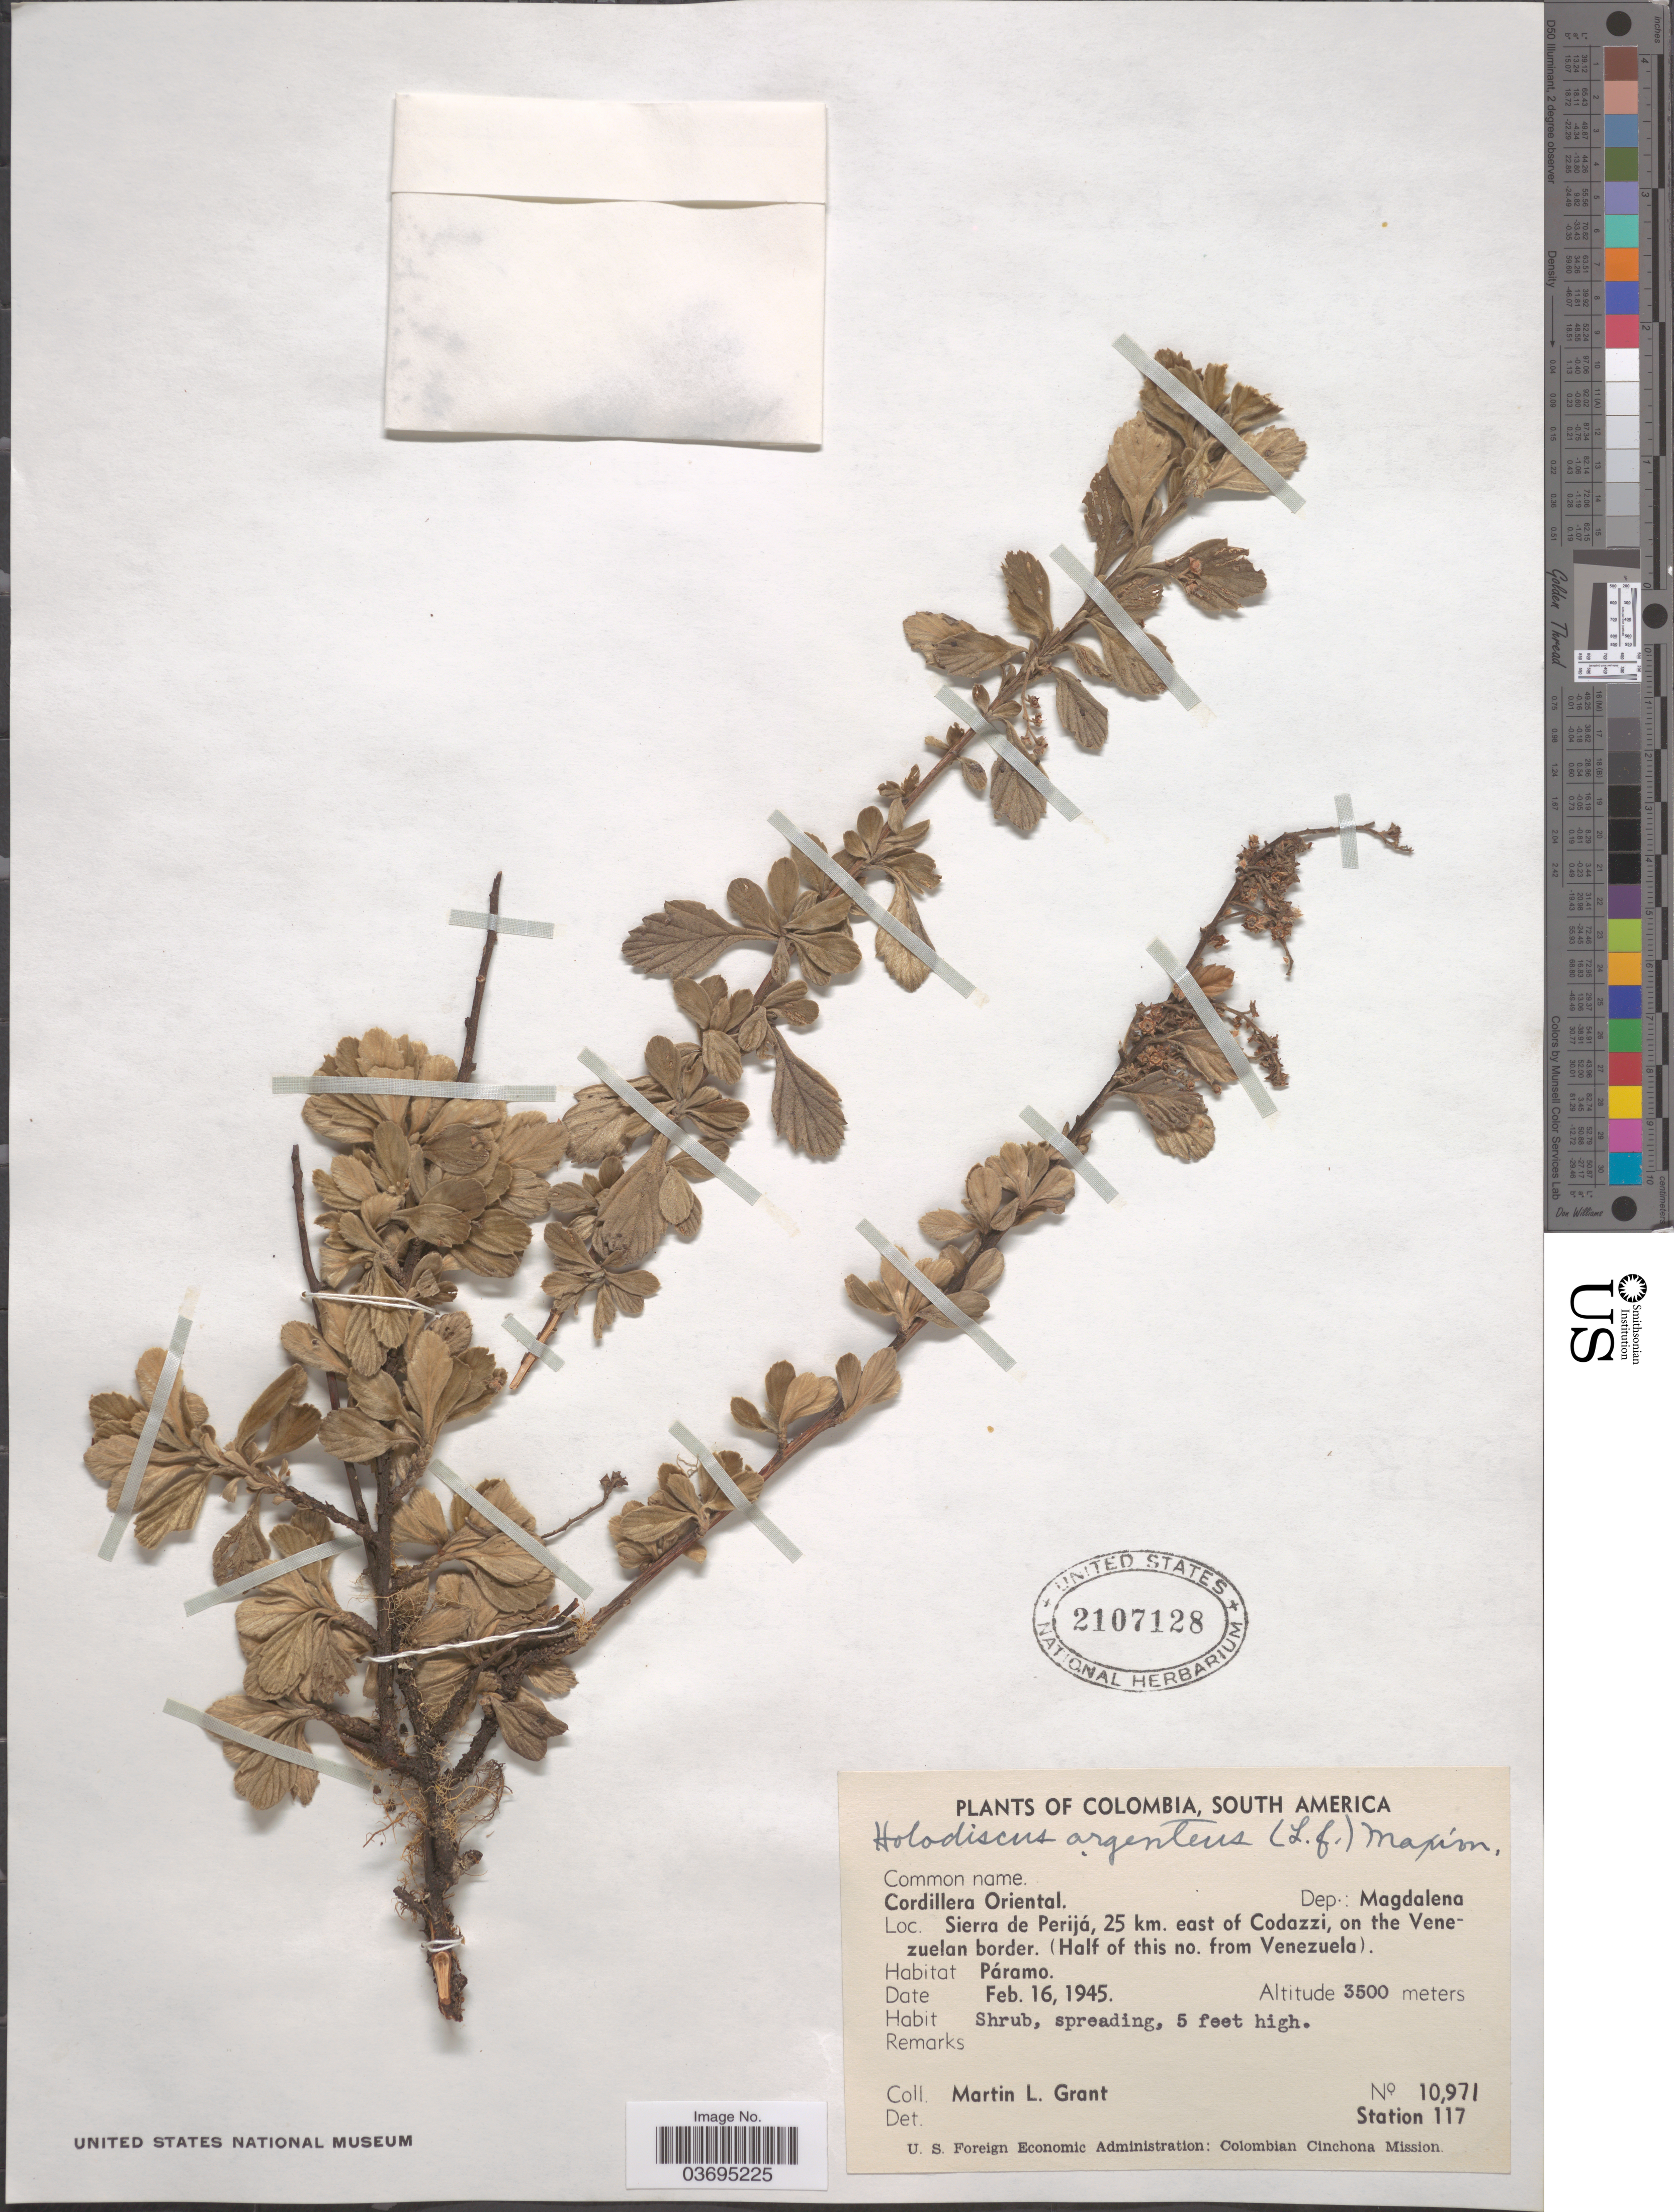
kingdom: Plantae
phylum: Tracheophyta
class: Magnoliopsida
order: Rosales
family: Rosaceae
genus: Holodiscus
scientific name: Holodiscus argenteus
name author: (L. f.) Maxim.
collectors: M. L. Grant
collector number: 10971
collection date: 1945-02-16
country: Colombia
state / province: Magdalena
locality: Cordillera Oriental. Dep.: Magdalena. Sierra de Perijá, 25 km. east of Codazzi, on the Venezuelan border. Station 117.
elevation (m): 3500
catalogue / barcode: US 2107128